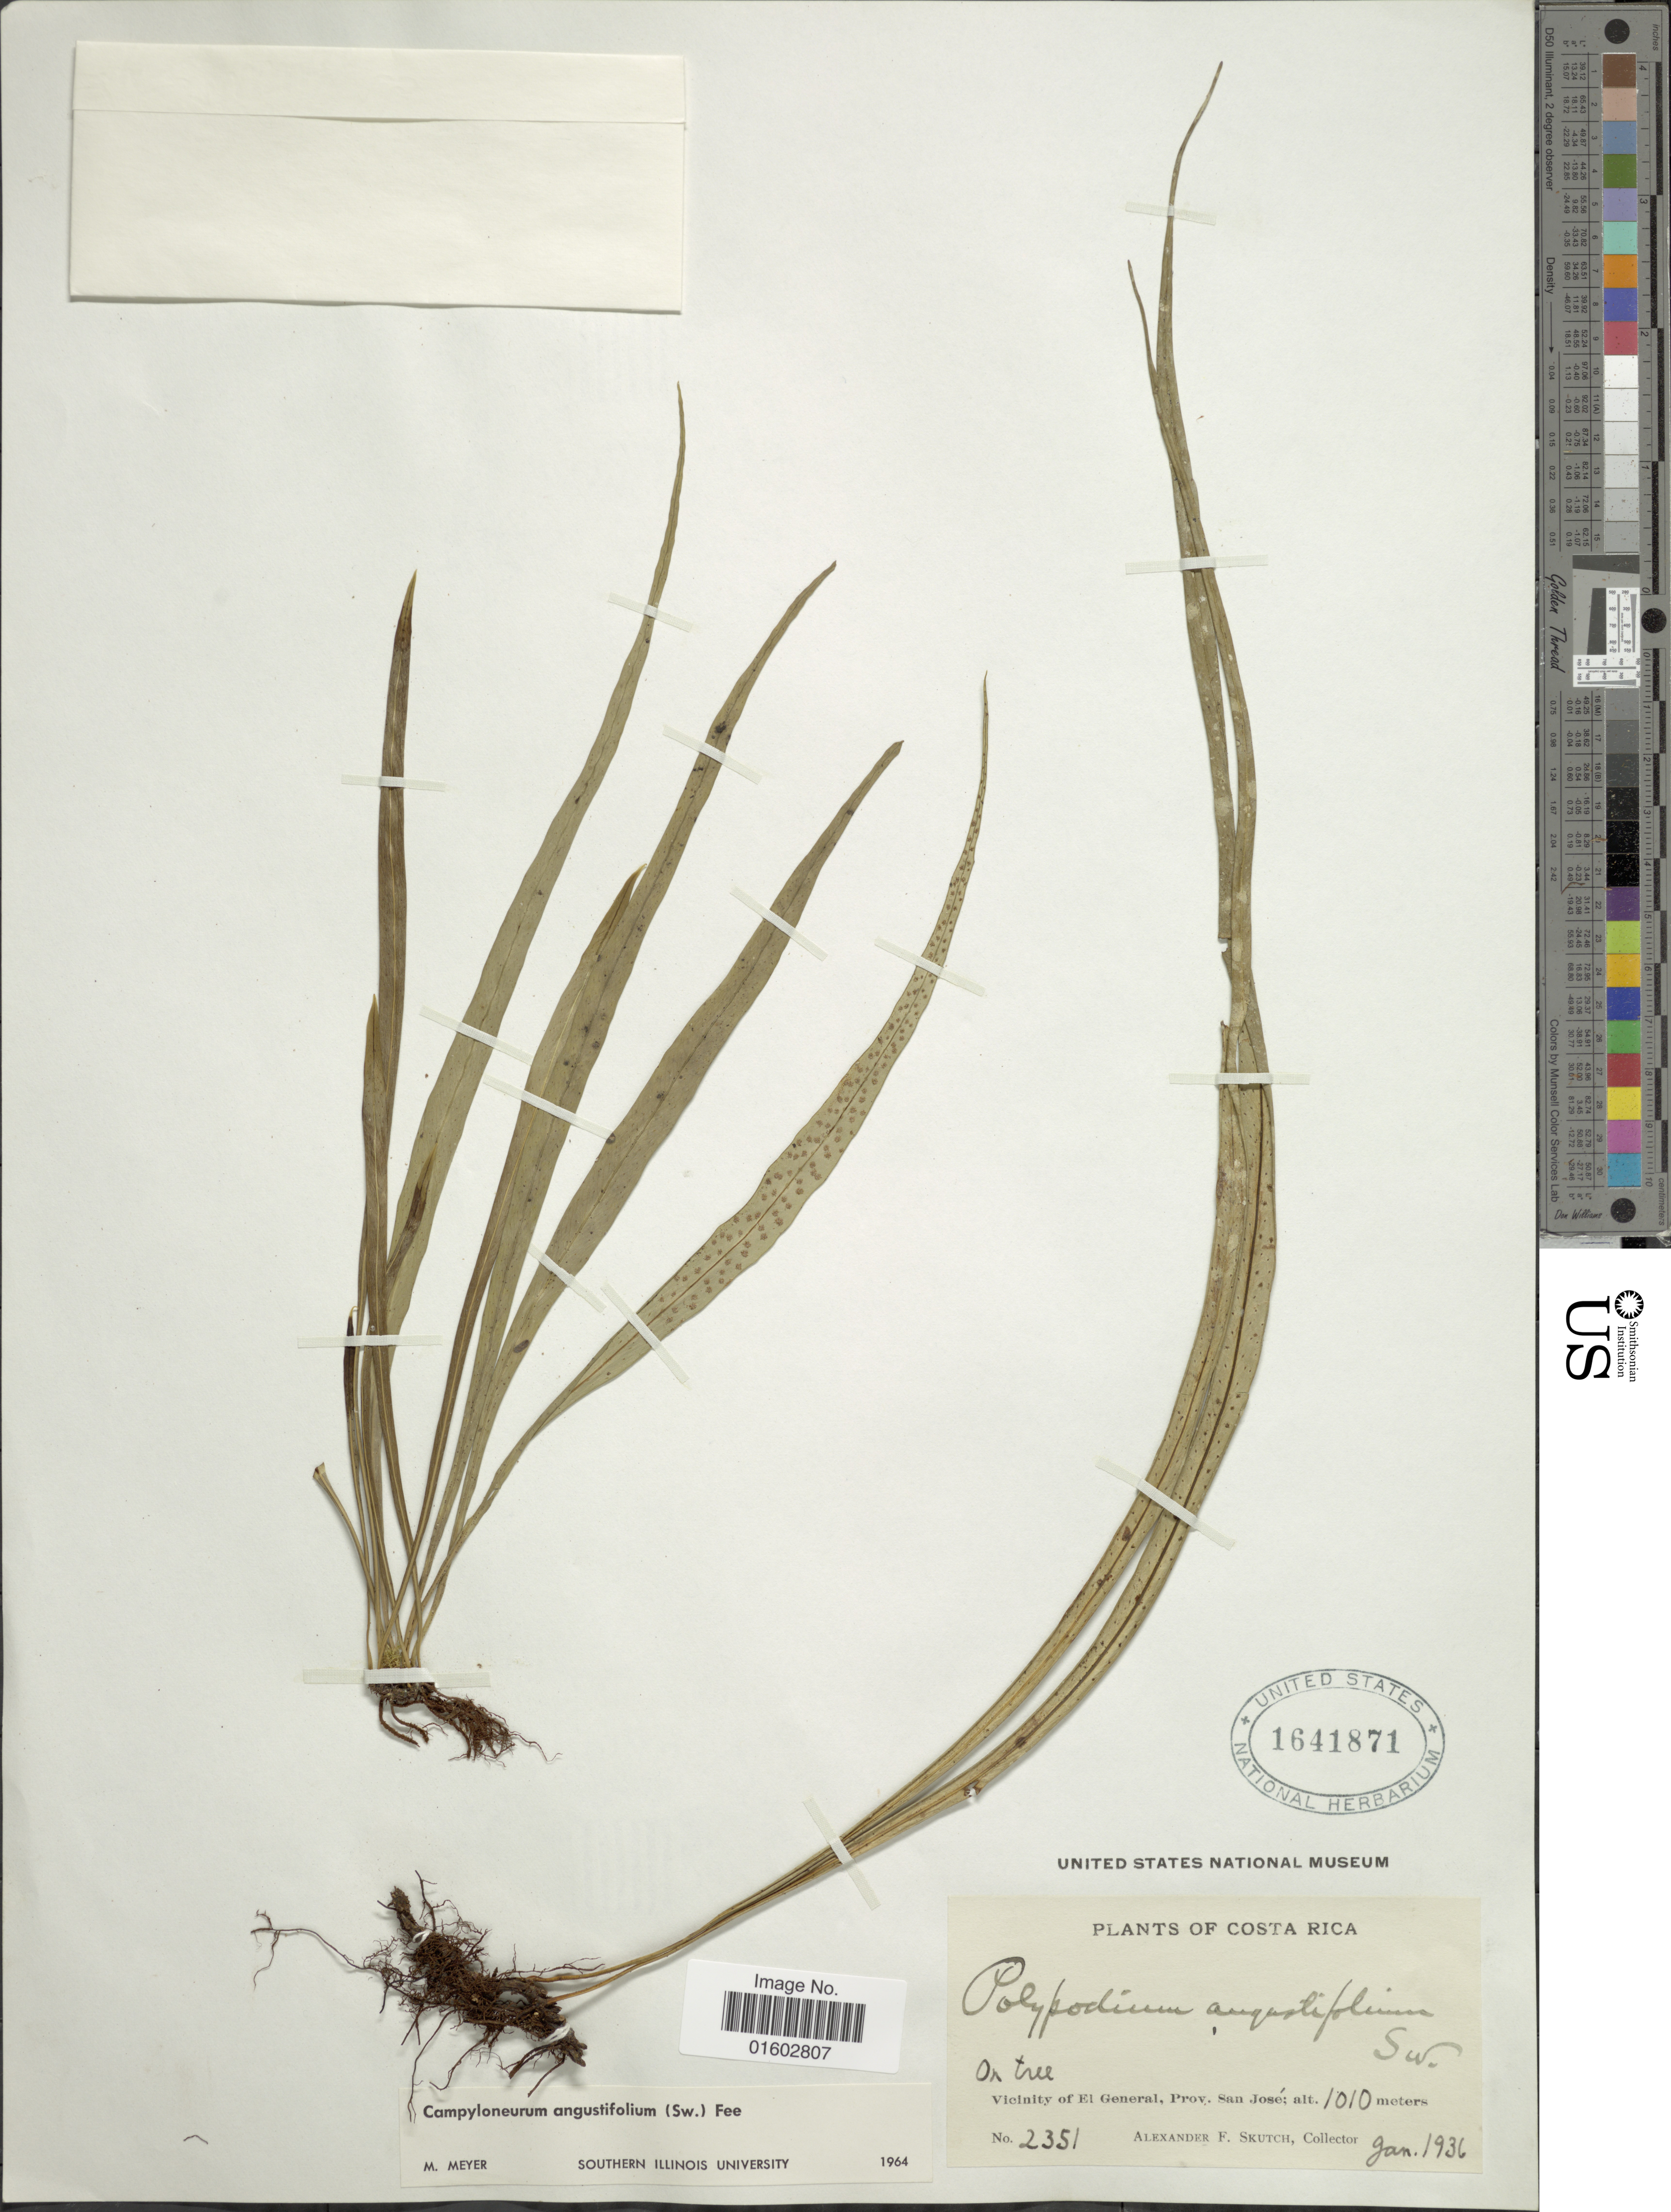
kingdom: Plantae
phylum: Tracheophyta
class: Polypodiopsida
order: Polypodiales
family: Polypodiaceae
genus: Campyloneurum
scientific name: Campyloneurum angustifolium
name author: (Sw.) Fée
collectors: A. F. Skutch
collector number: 2351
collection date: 1936-01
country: Costa Rica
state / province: San José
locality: Vicinity of El General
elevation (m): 1010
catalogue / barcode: US 1641871